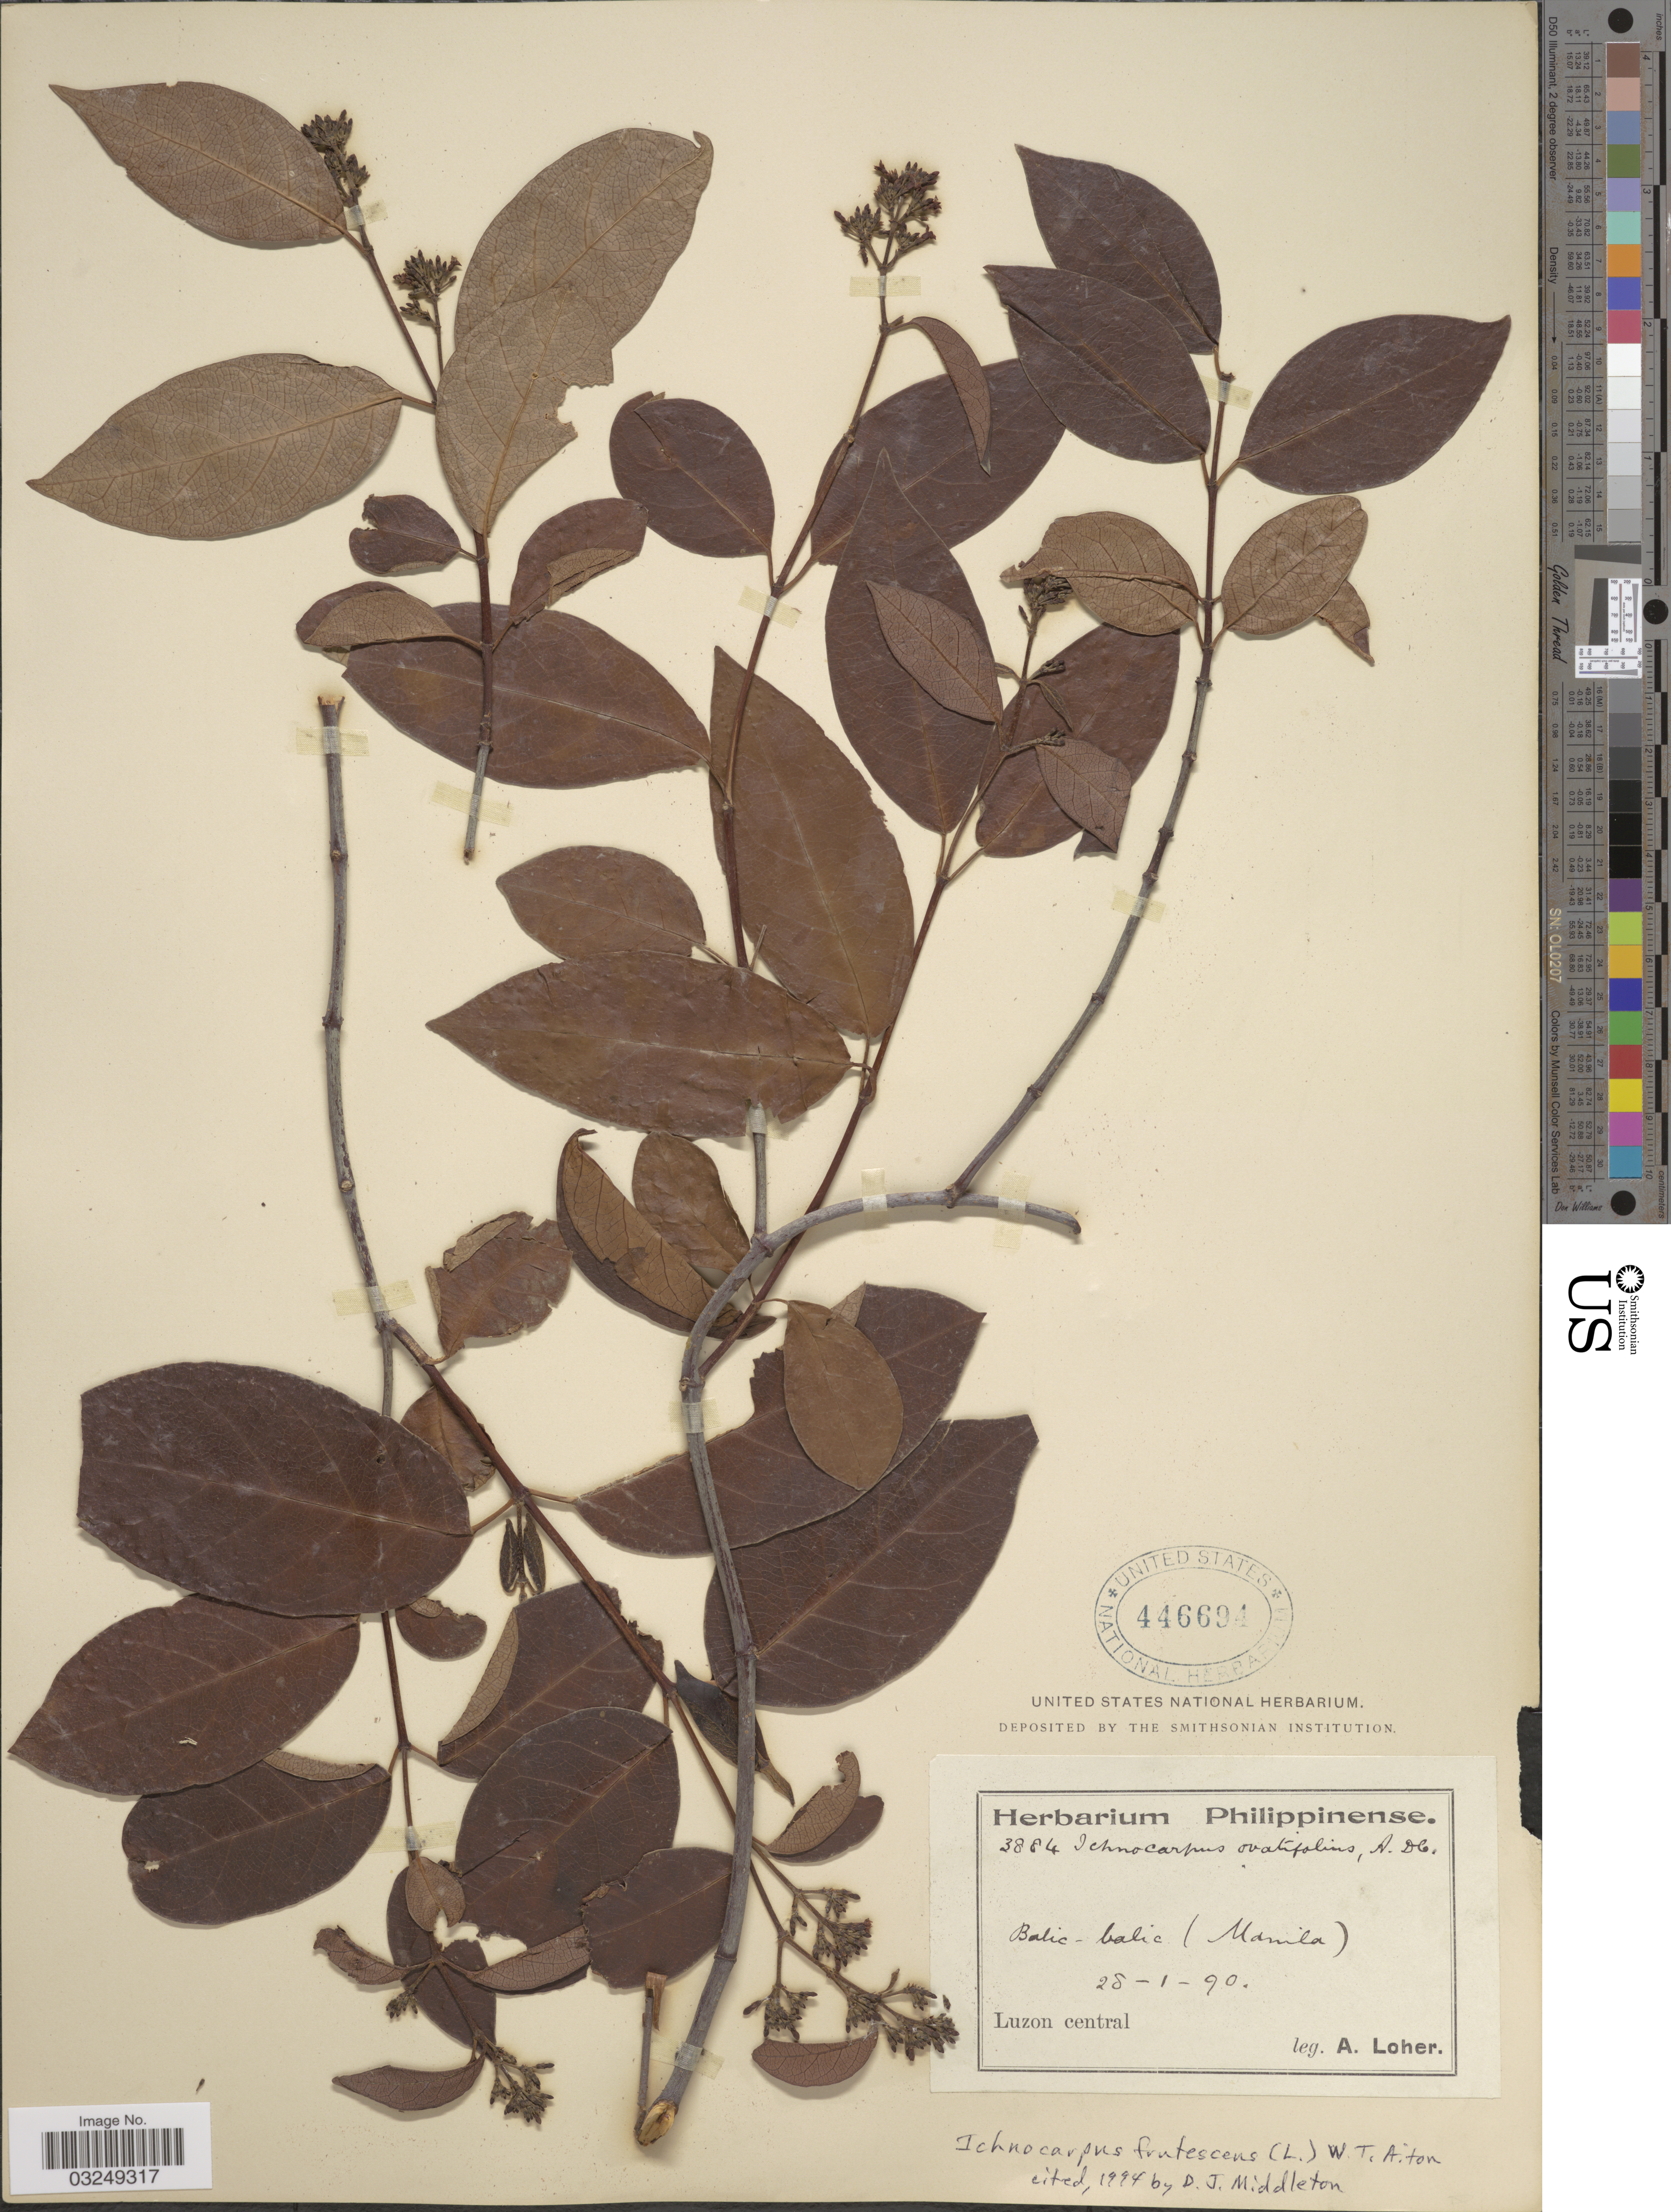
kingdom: Plantae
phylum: Tracheophyta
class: Magnoliopsida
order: Gentianales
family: Apocynaceae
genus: Ichnocarpus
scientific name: Ichnocarpus frutescens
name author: (L.) W.T. Aiton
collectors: A. Loher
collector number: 3884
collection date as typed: Transcribed d/m/y: 28/1/90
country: Philippines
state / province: Central Luzon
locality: Balic-balic (Manila). Luzon central.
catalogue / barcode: US 446694